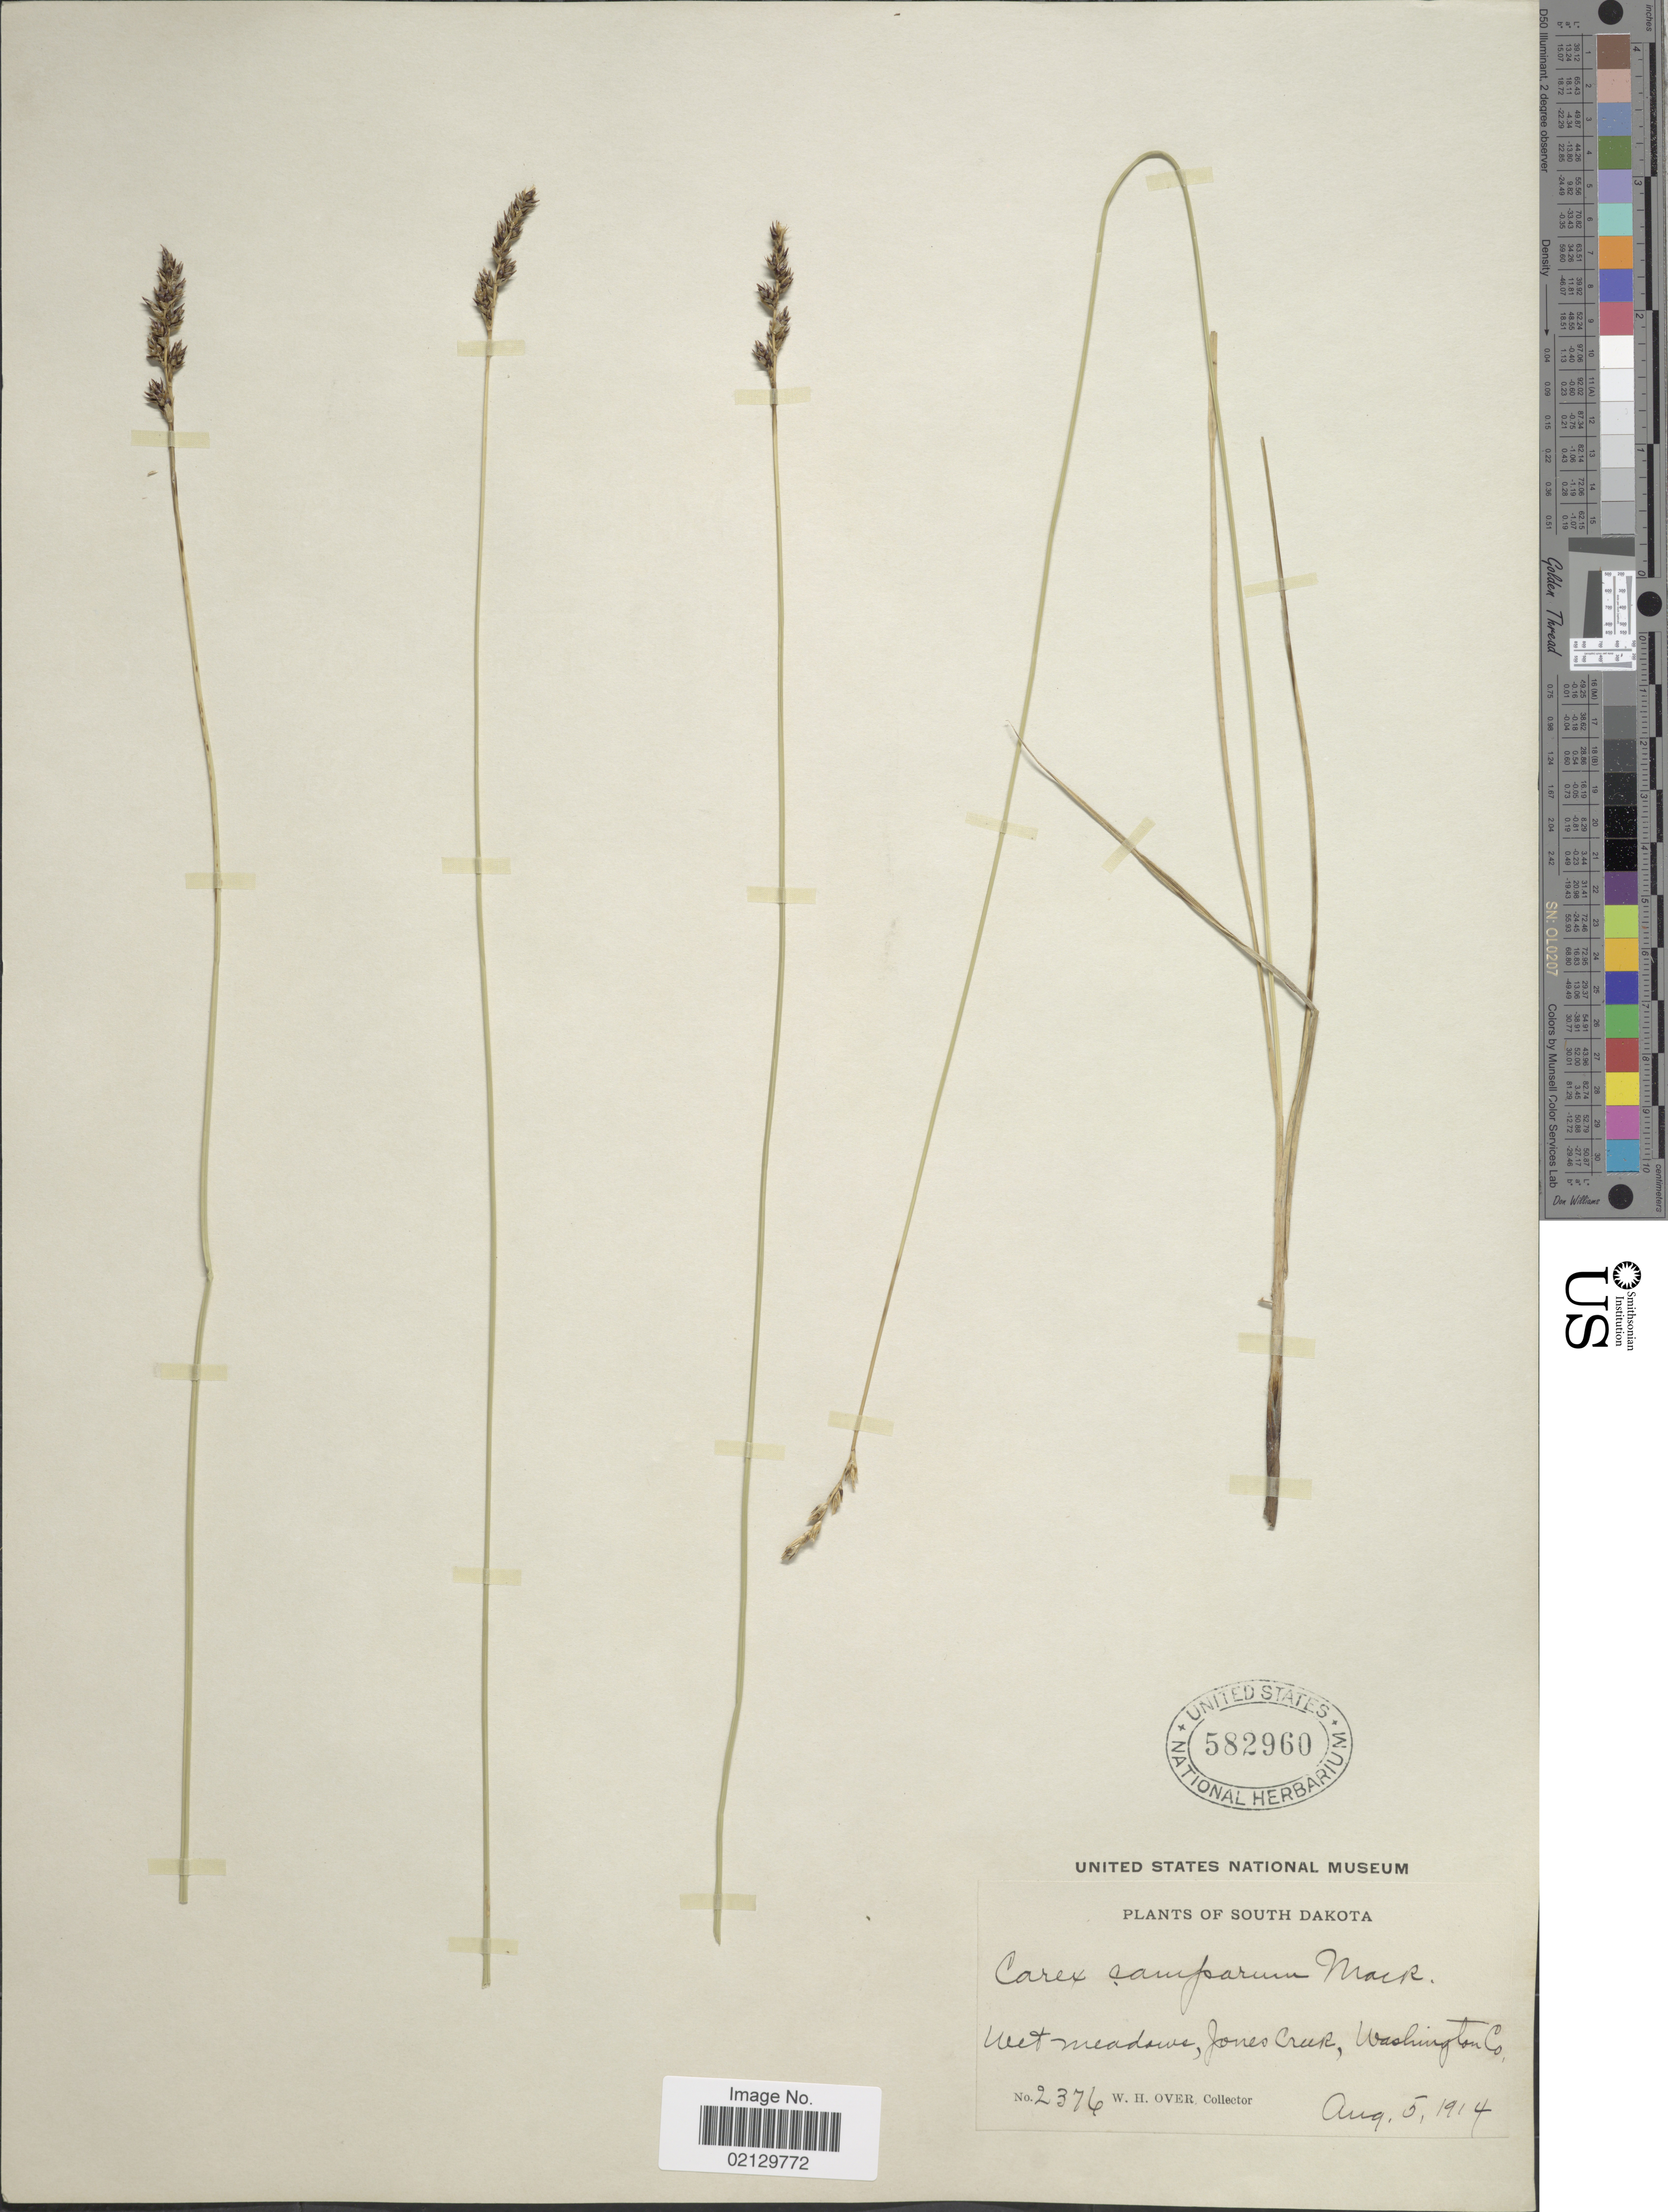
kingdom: Plantae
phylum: Tracheophyta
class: Liliopsida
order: Poales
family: Cyperaceae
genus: Carex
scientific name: Carex praegracilis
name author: W. Boott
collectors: W. Over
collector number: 2376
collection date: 1914-08-05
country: United States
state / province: South Dakota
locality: Wet meadows, Jones Creek, Washington Co.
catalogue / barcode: US 582960